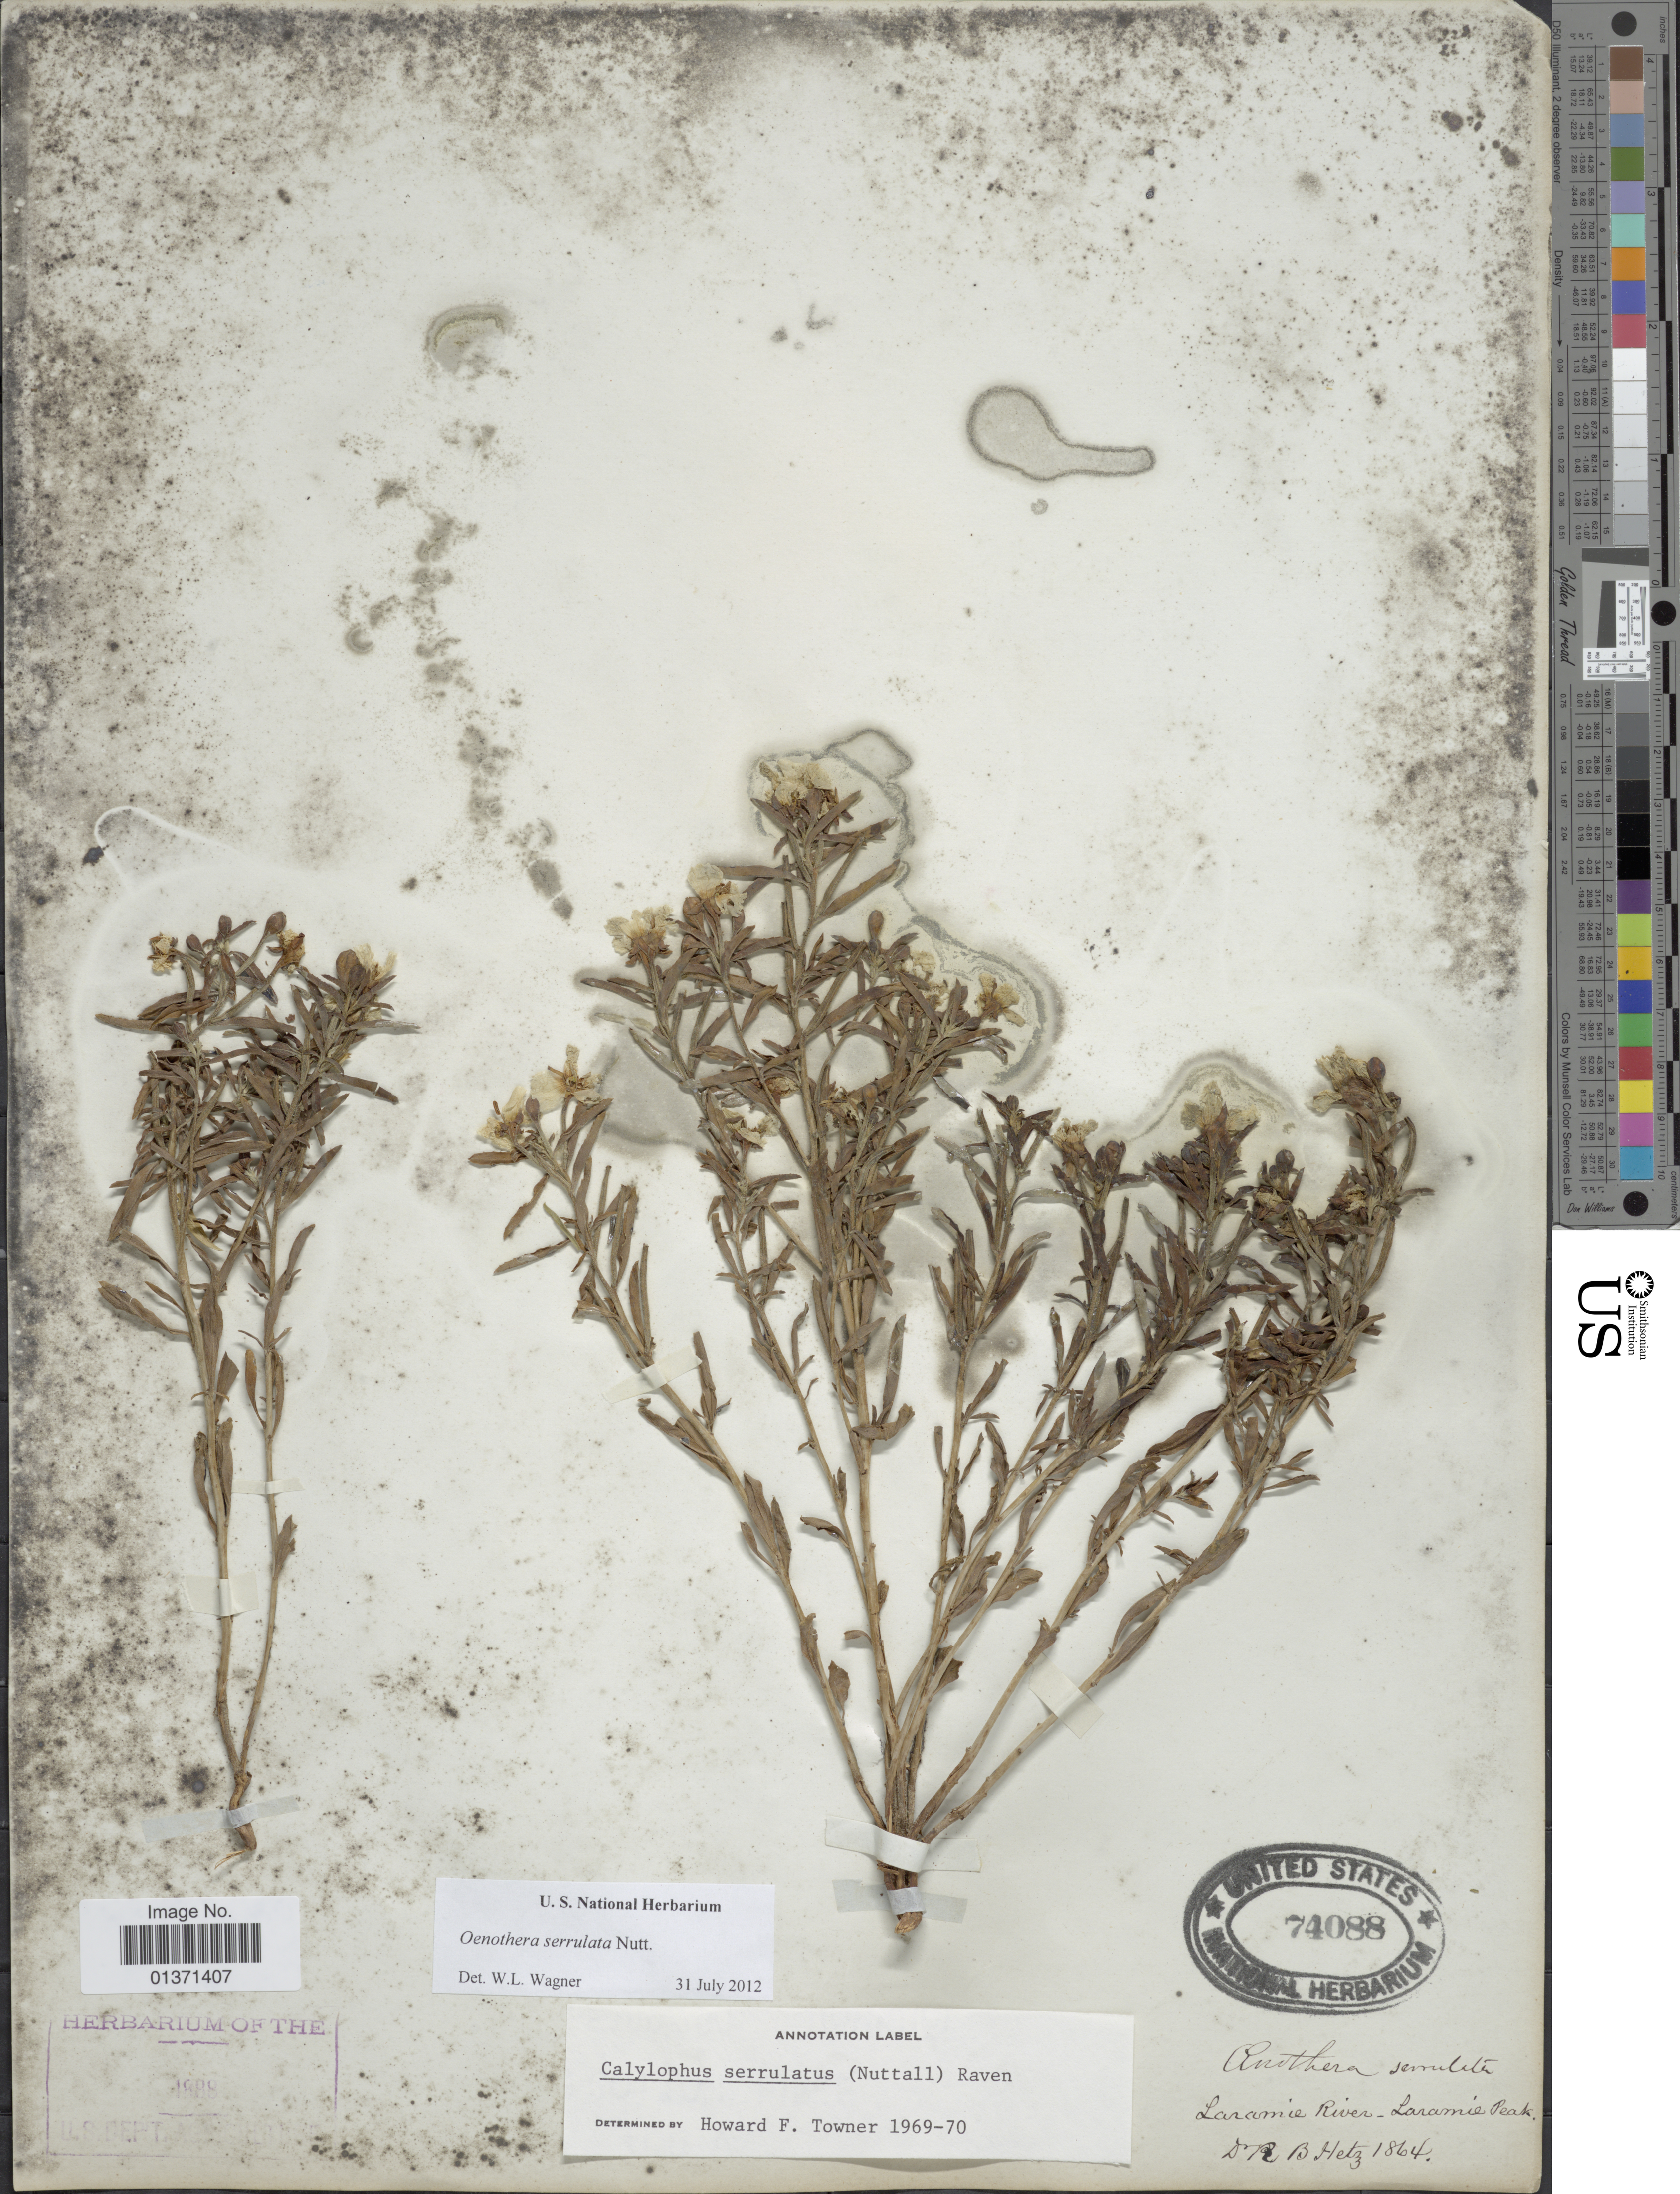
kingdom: Plantae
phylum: Tracheophyta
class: Magnoliopsida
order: Myrtales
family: Onagraceae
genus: Oenothera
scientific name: Oenothera serrulata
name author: Nutt.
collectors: Hetz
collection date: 1864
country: United States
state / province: Wyoming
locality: Laramie River - Laramie Peak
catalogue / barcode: US 74088